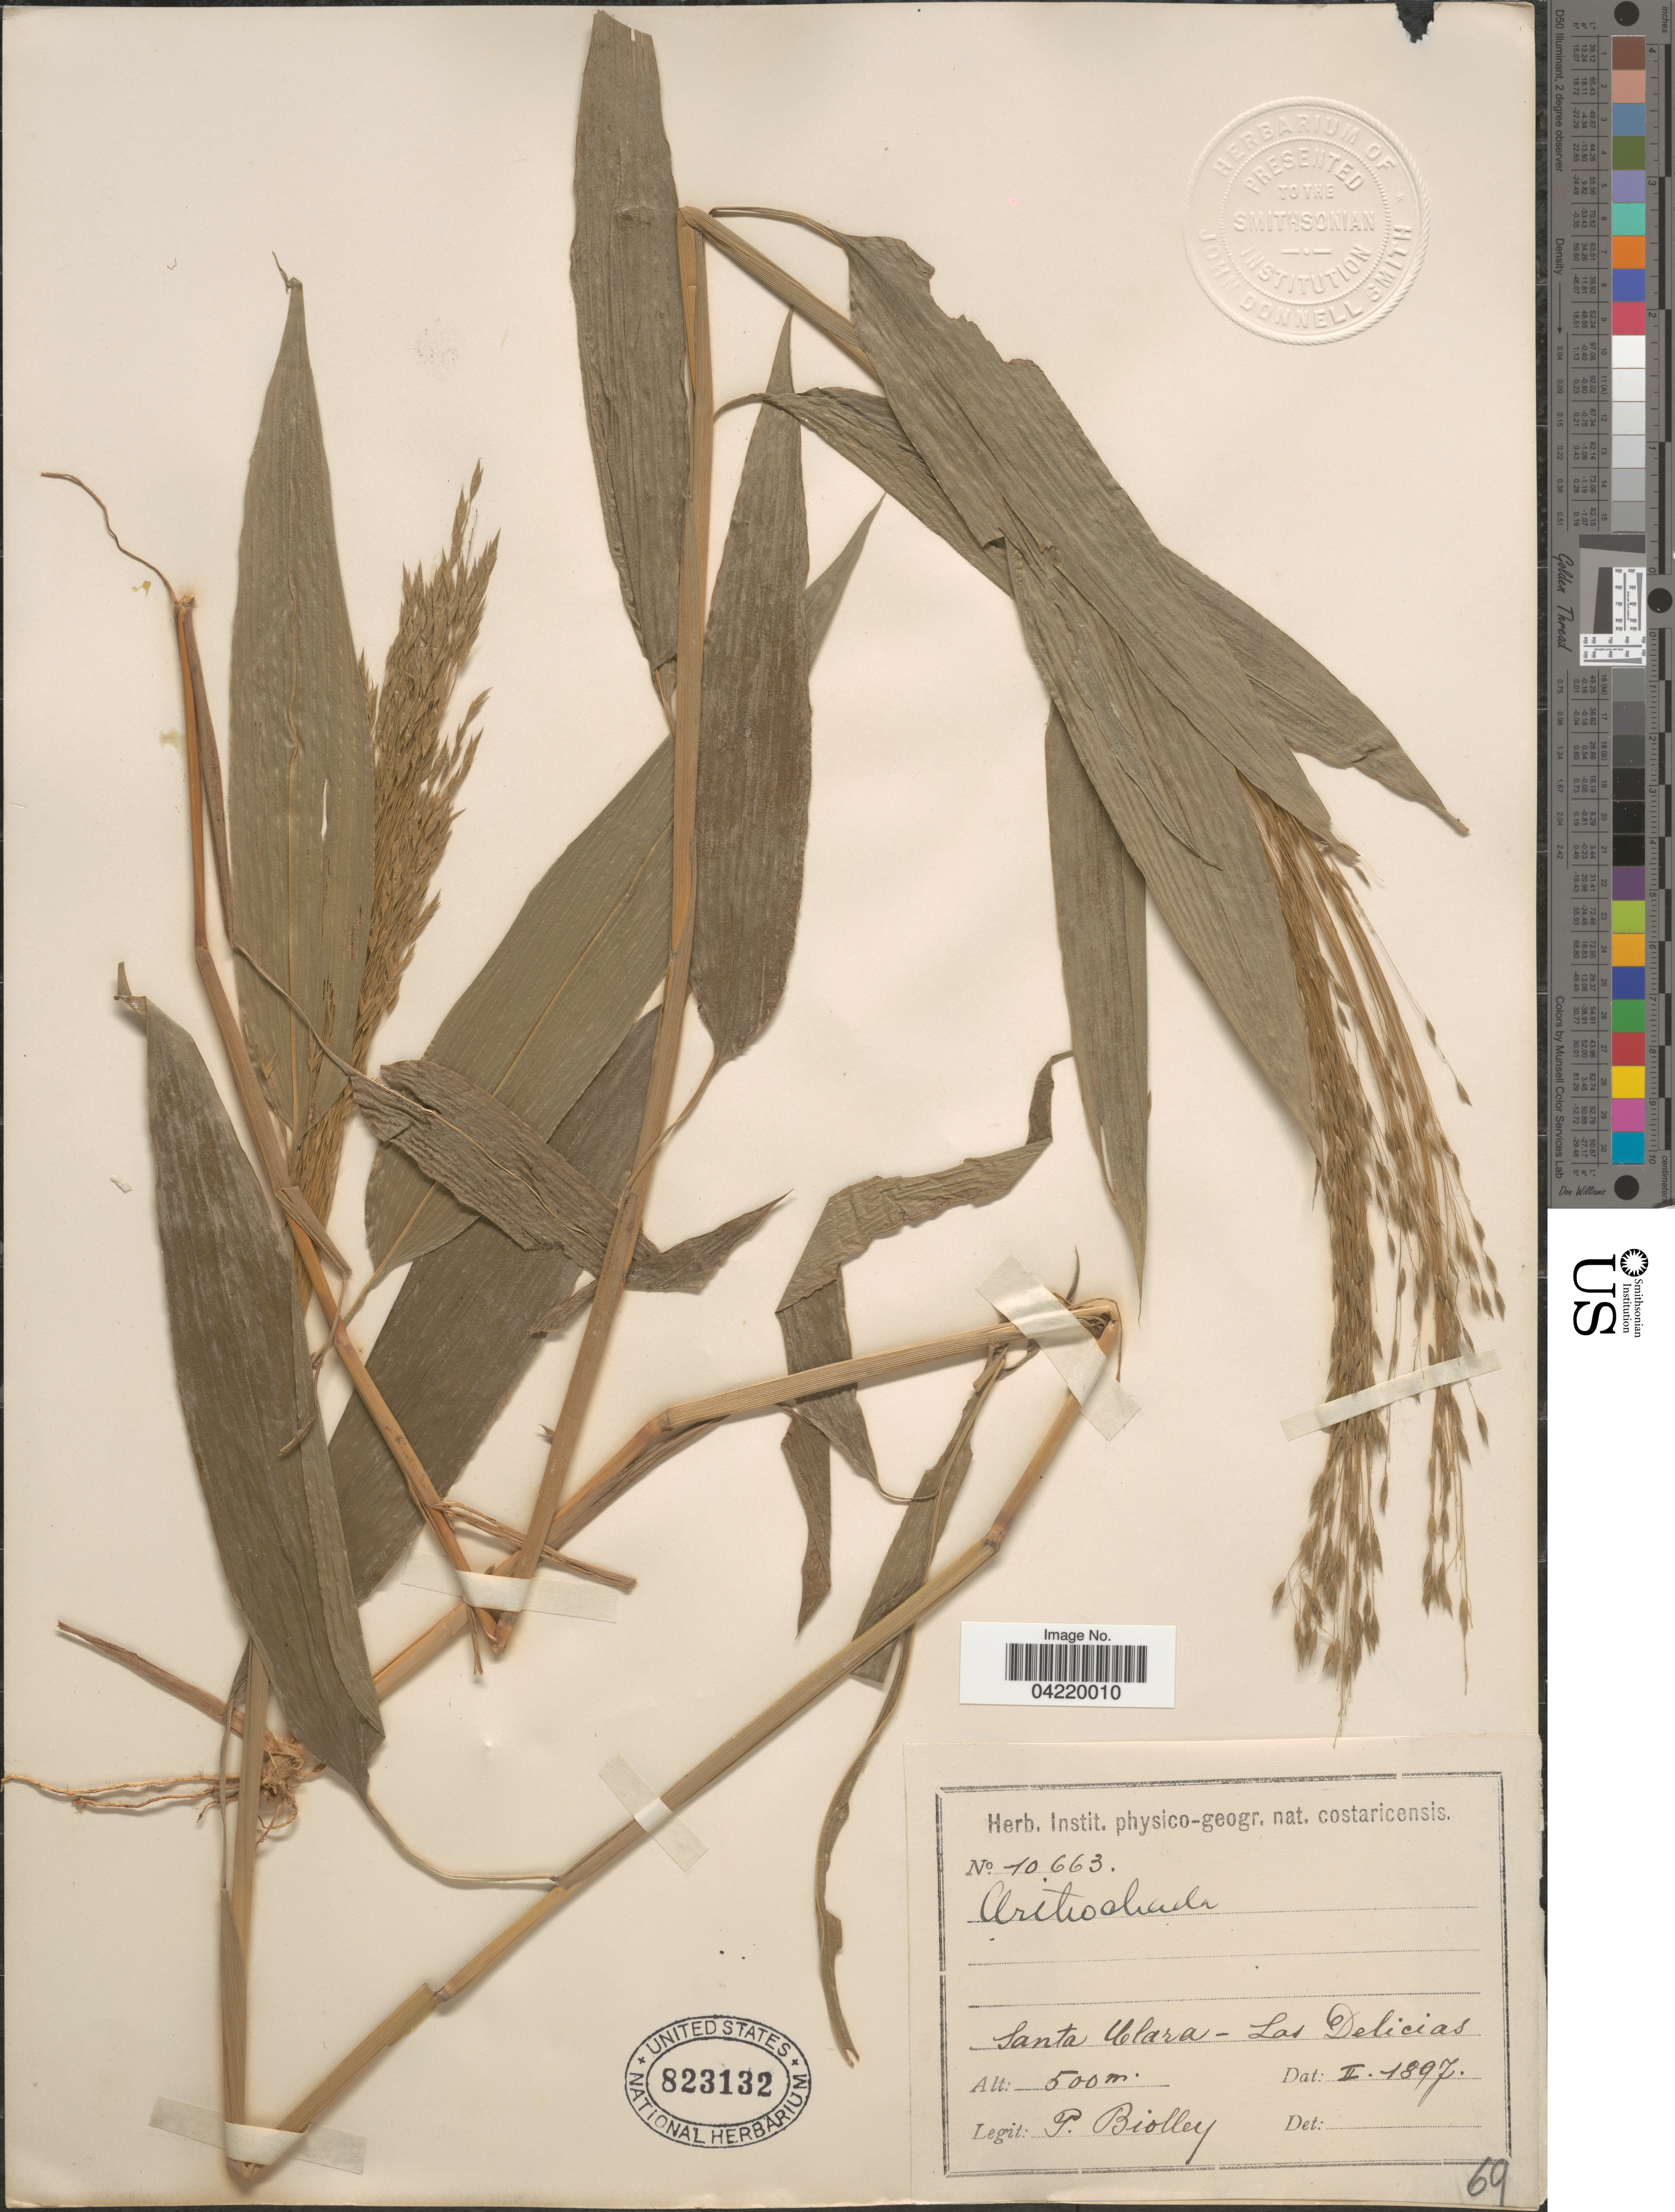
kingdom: Plantae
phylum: Tracheophyta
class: Liliopsida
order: Poales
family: Poaceae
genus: Orthoclada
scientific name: Orthoclada laxa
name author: P. Beauv.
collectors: P. Biolley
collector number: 10663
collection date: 1897-02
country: Costa Rica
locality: Santa Clara - Las Delicias.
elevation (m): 500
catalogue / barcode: US 823132